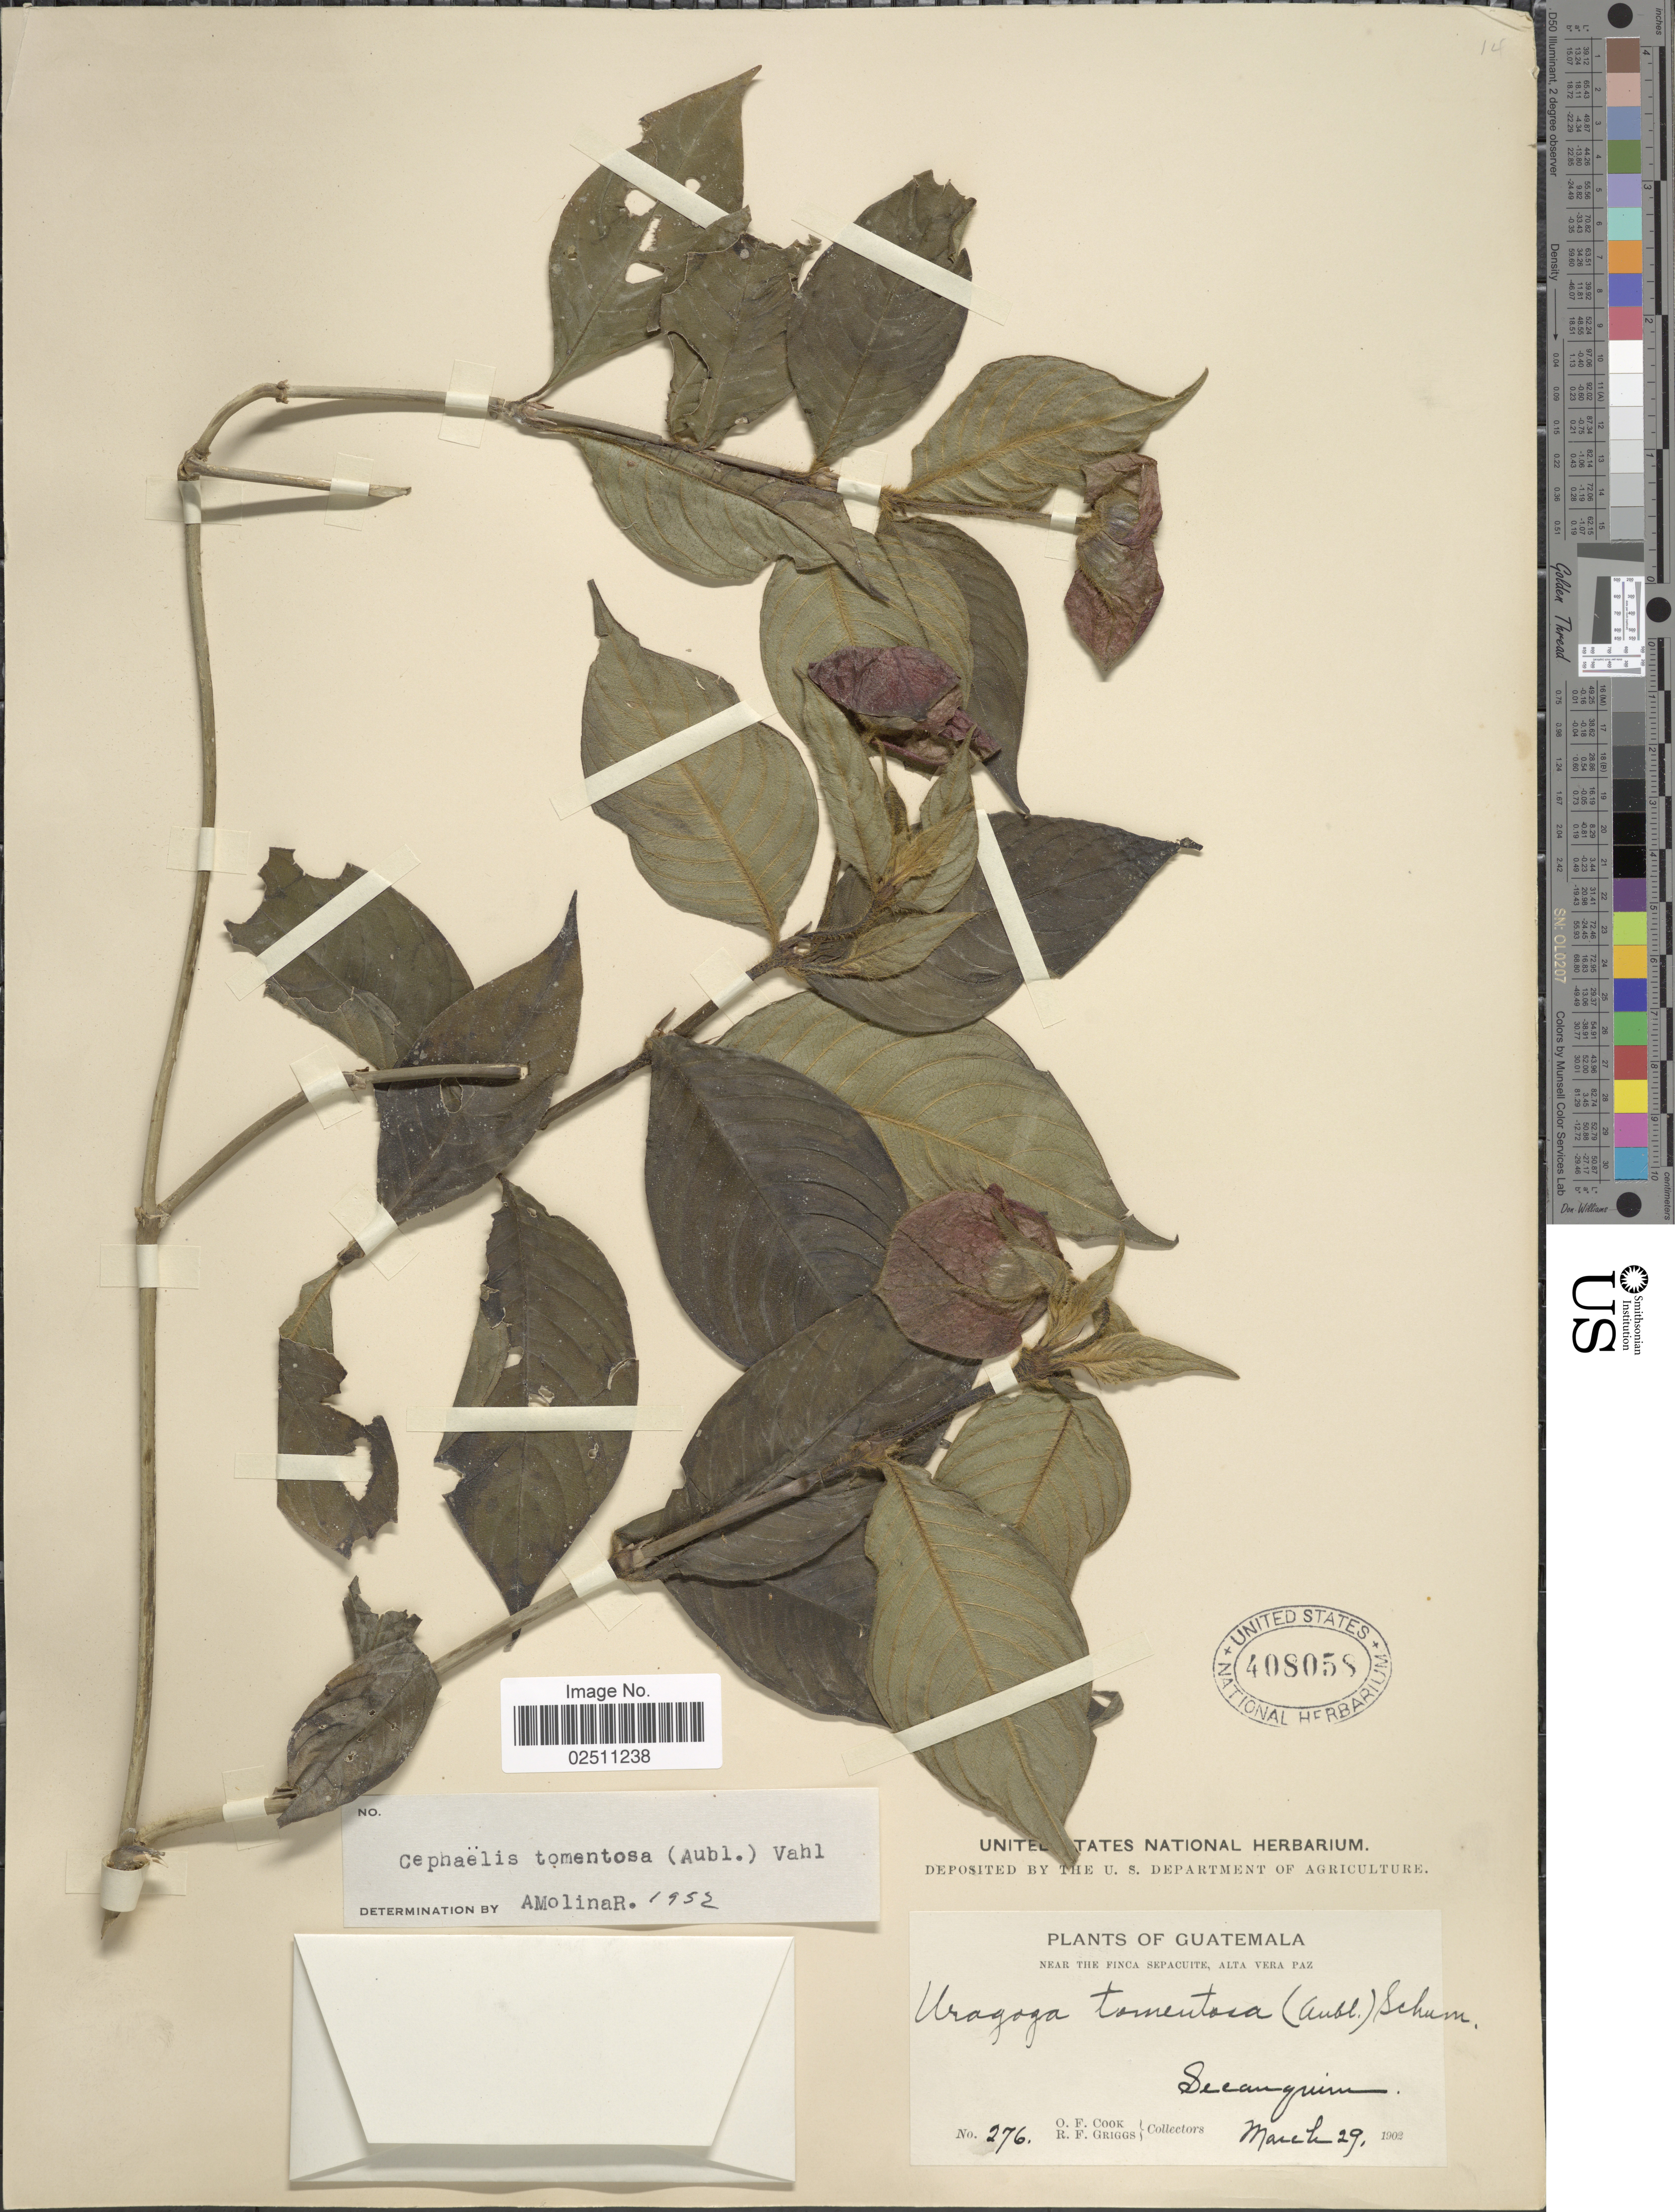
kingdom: Plantae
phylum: Tracheophyta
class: Magnoliopsida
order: Gentianales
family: Rubiaceae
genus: Psychotria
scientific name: Psychotria poeppigiana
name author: Müll. Arg.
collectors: O. F. Cook & R. F. Griggs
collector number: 276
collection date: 1902-03-29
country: Guatemala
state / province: Alta Verapaz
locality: Near the Finca Sepacuite, Secanquim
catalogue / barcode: US 408058